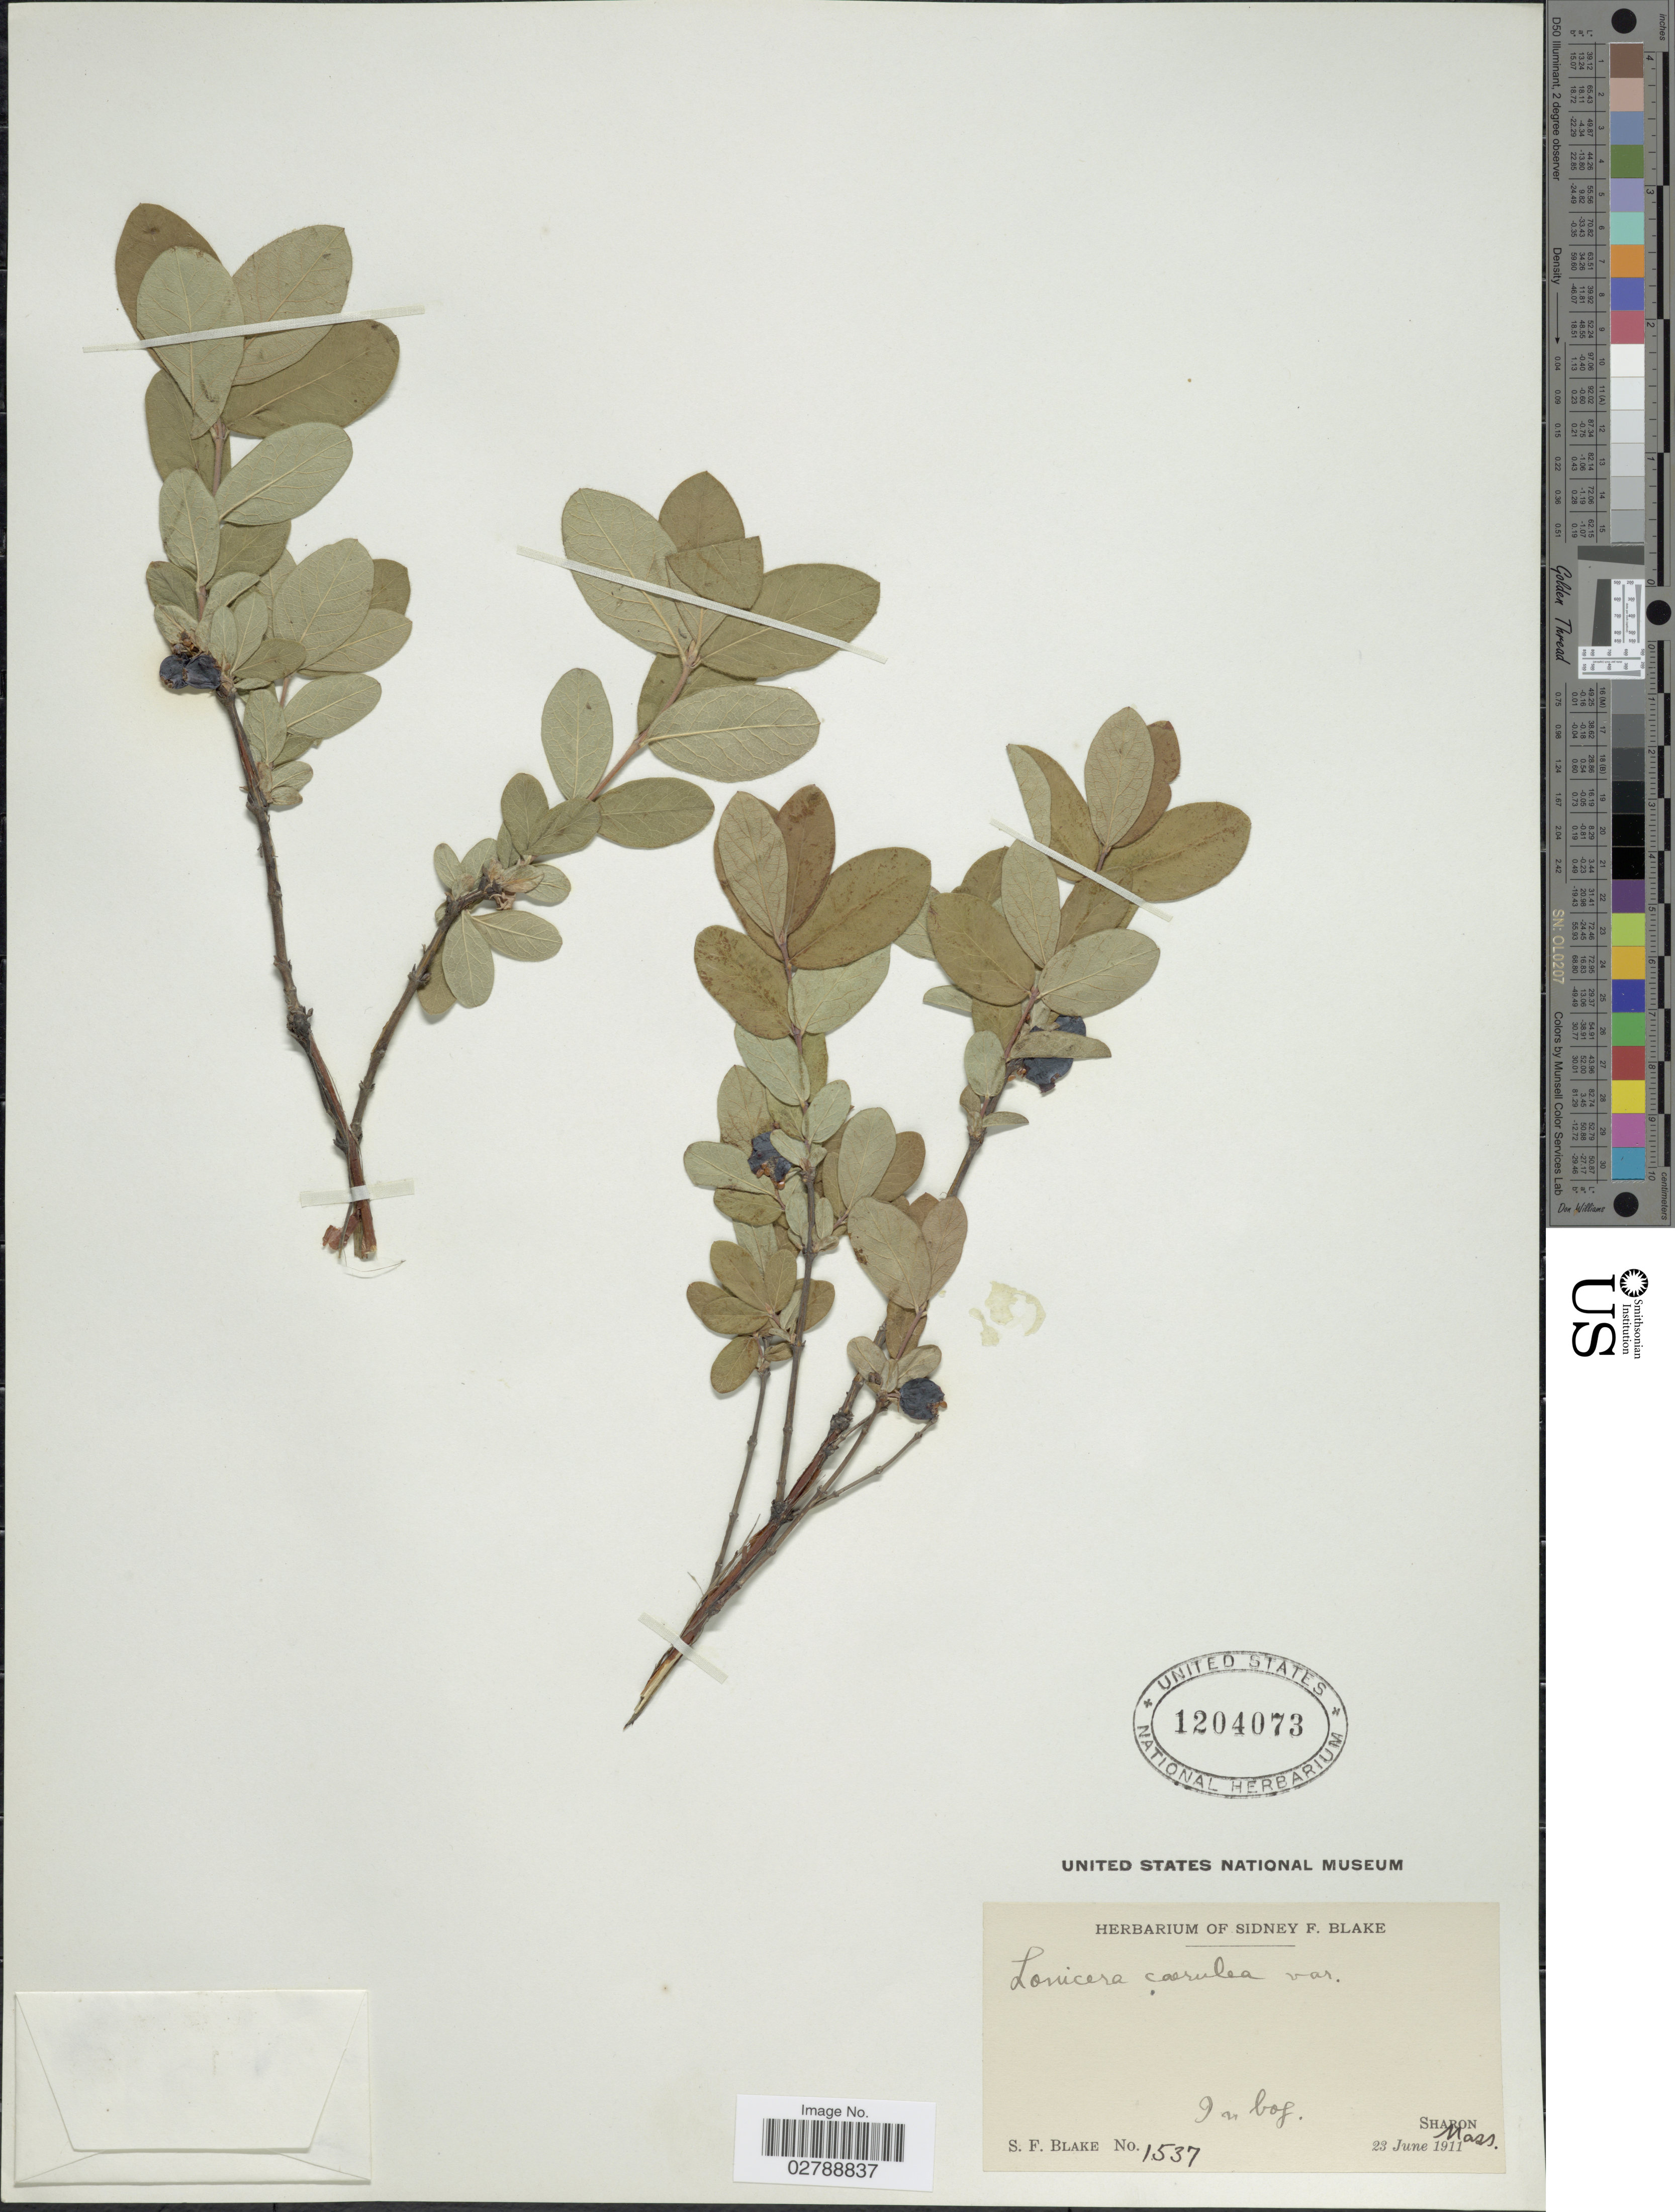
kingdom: Plantae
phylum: Tracheophyta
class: Magnoliopsida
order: Dipsacales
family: Caprifoliaceae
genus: Lonicera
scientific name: Lonicera caerulea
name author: L.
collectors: S. Blake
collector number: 1537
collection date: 1911-06-23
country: United States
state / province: Massachusetts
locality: Sharon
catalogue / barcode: US 1204073